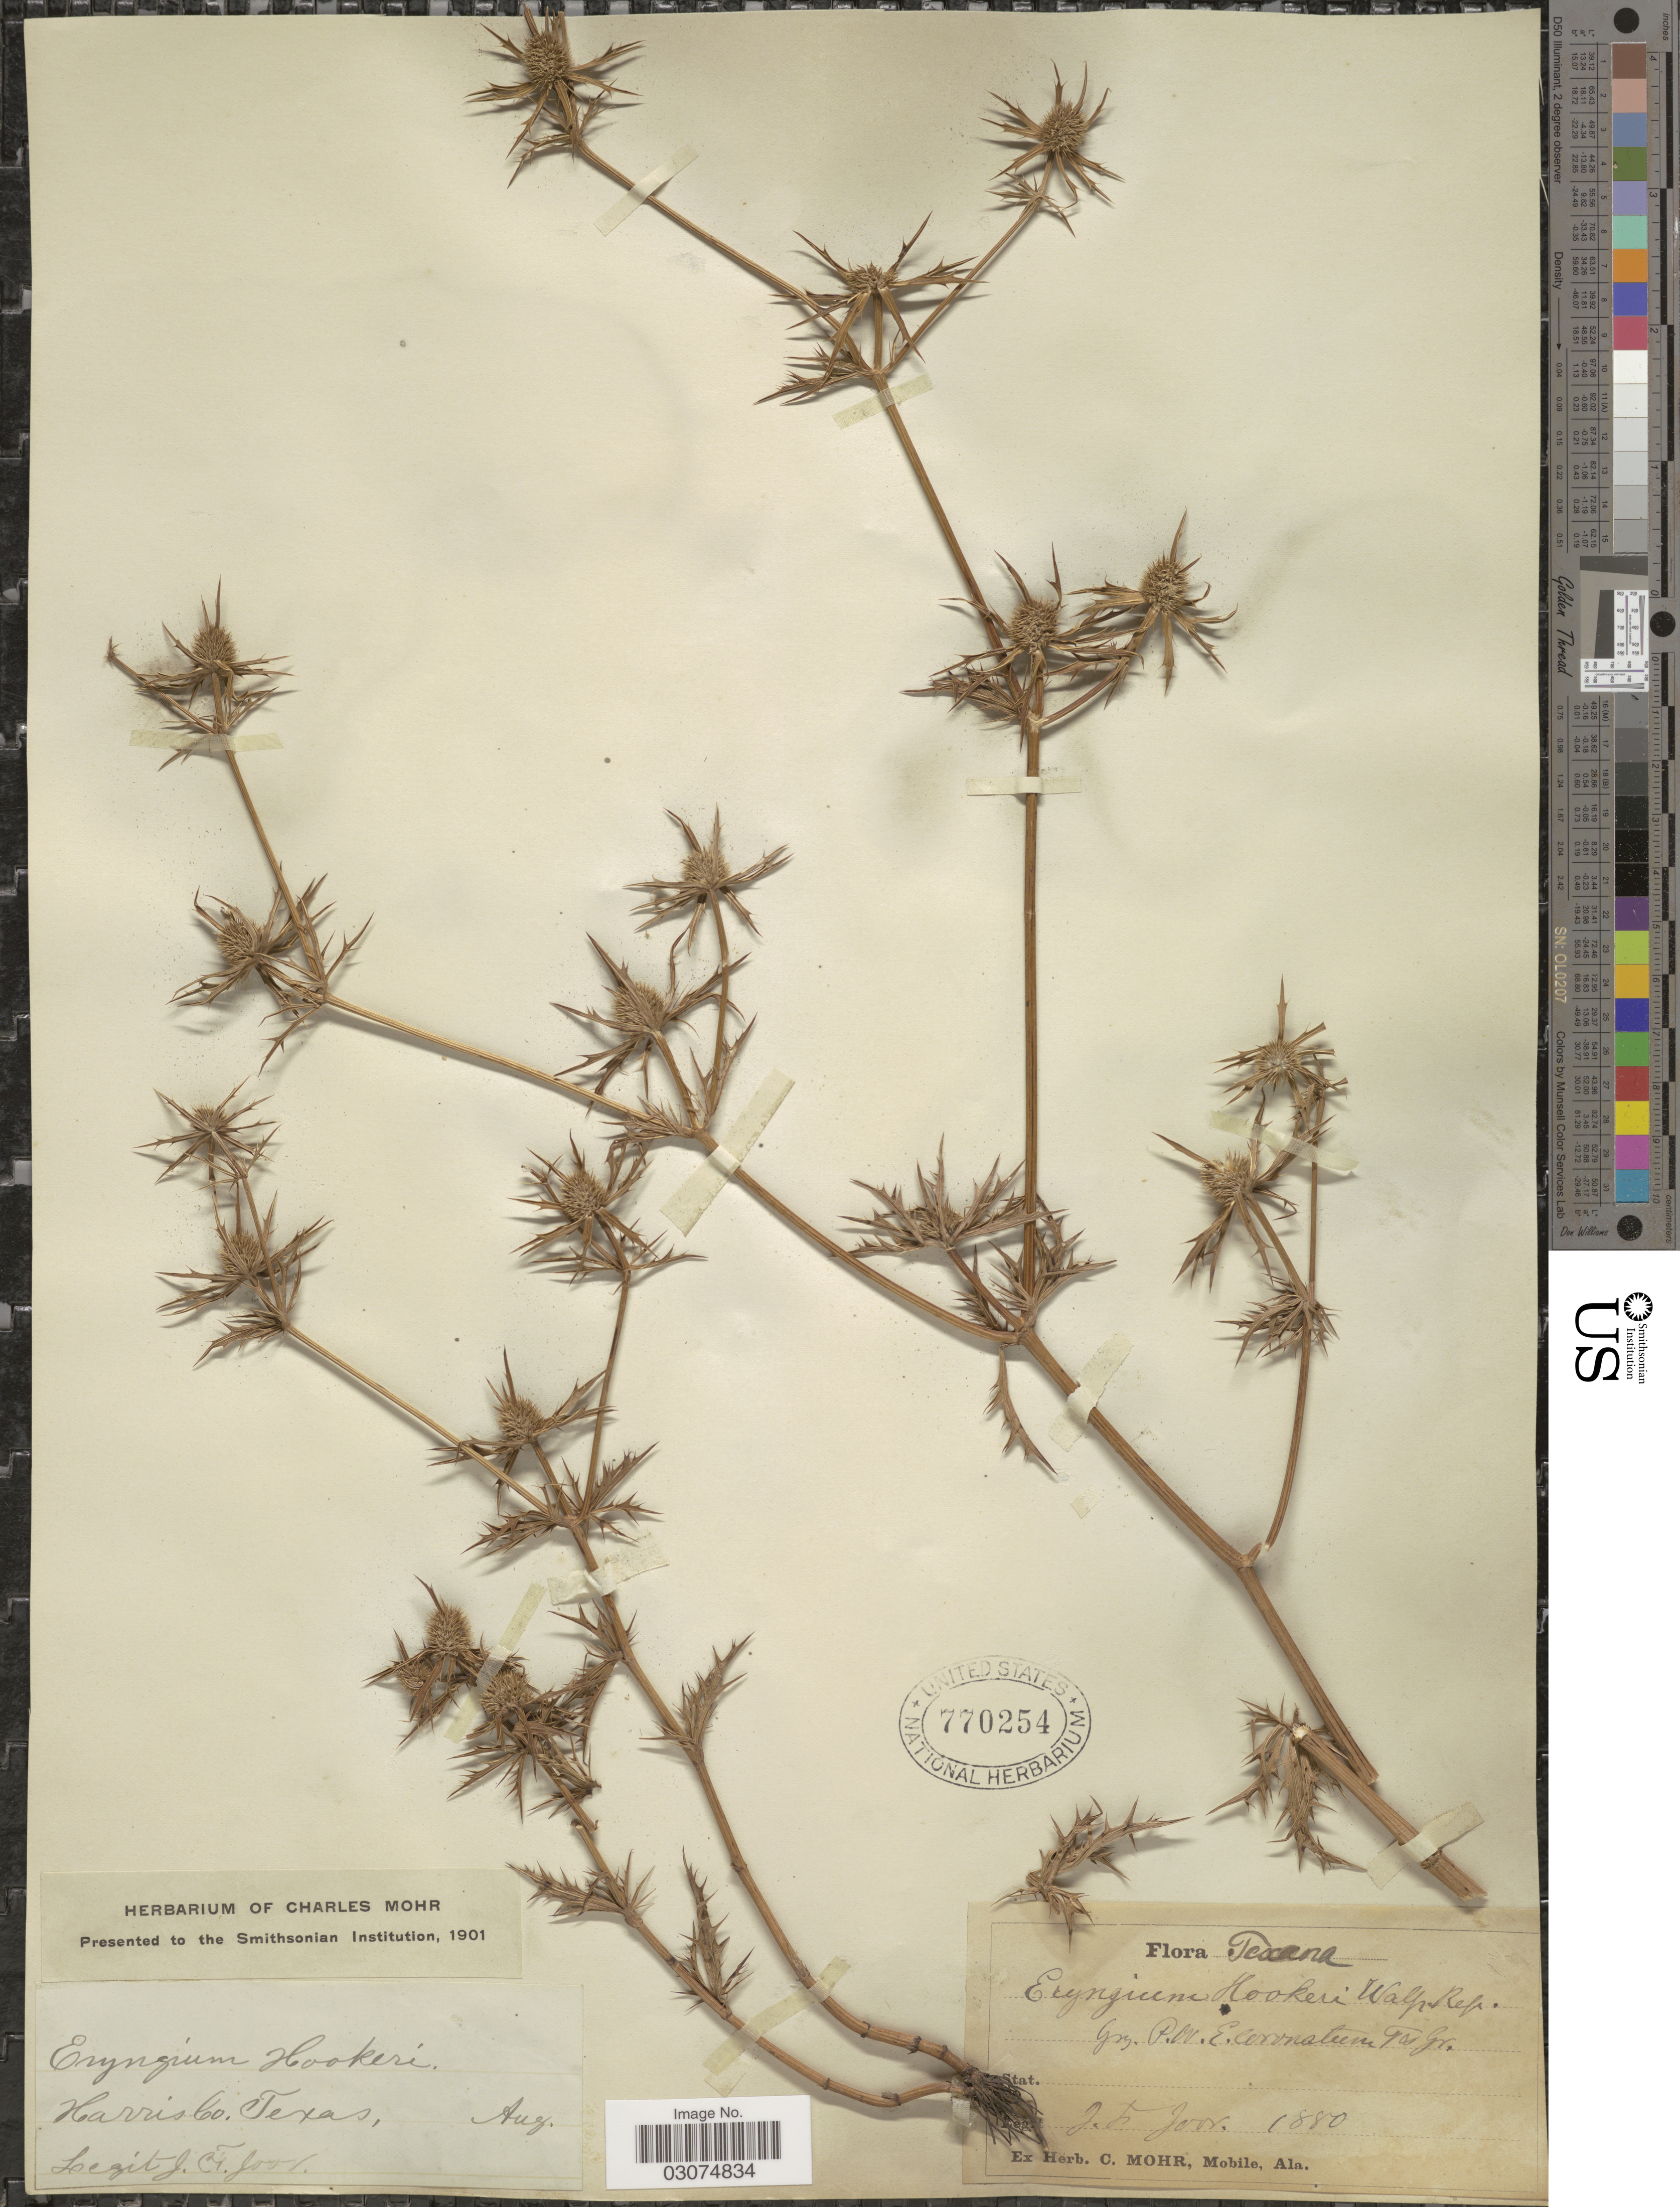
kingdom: Plantae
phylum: Tracheophyta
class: Magnoliopsida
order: Apiales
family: Apiaceae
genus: Eryngium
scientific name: Eryngium hookeri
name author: Walp.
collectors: J. F. Joor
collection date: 1880-08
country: United States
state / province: Texas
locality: Harris Co.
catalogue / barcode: US 770254